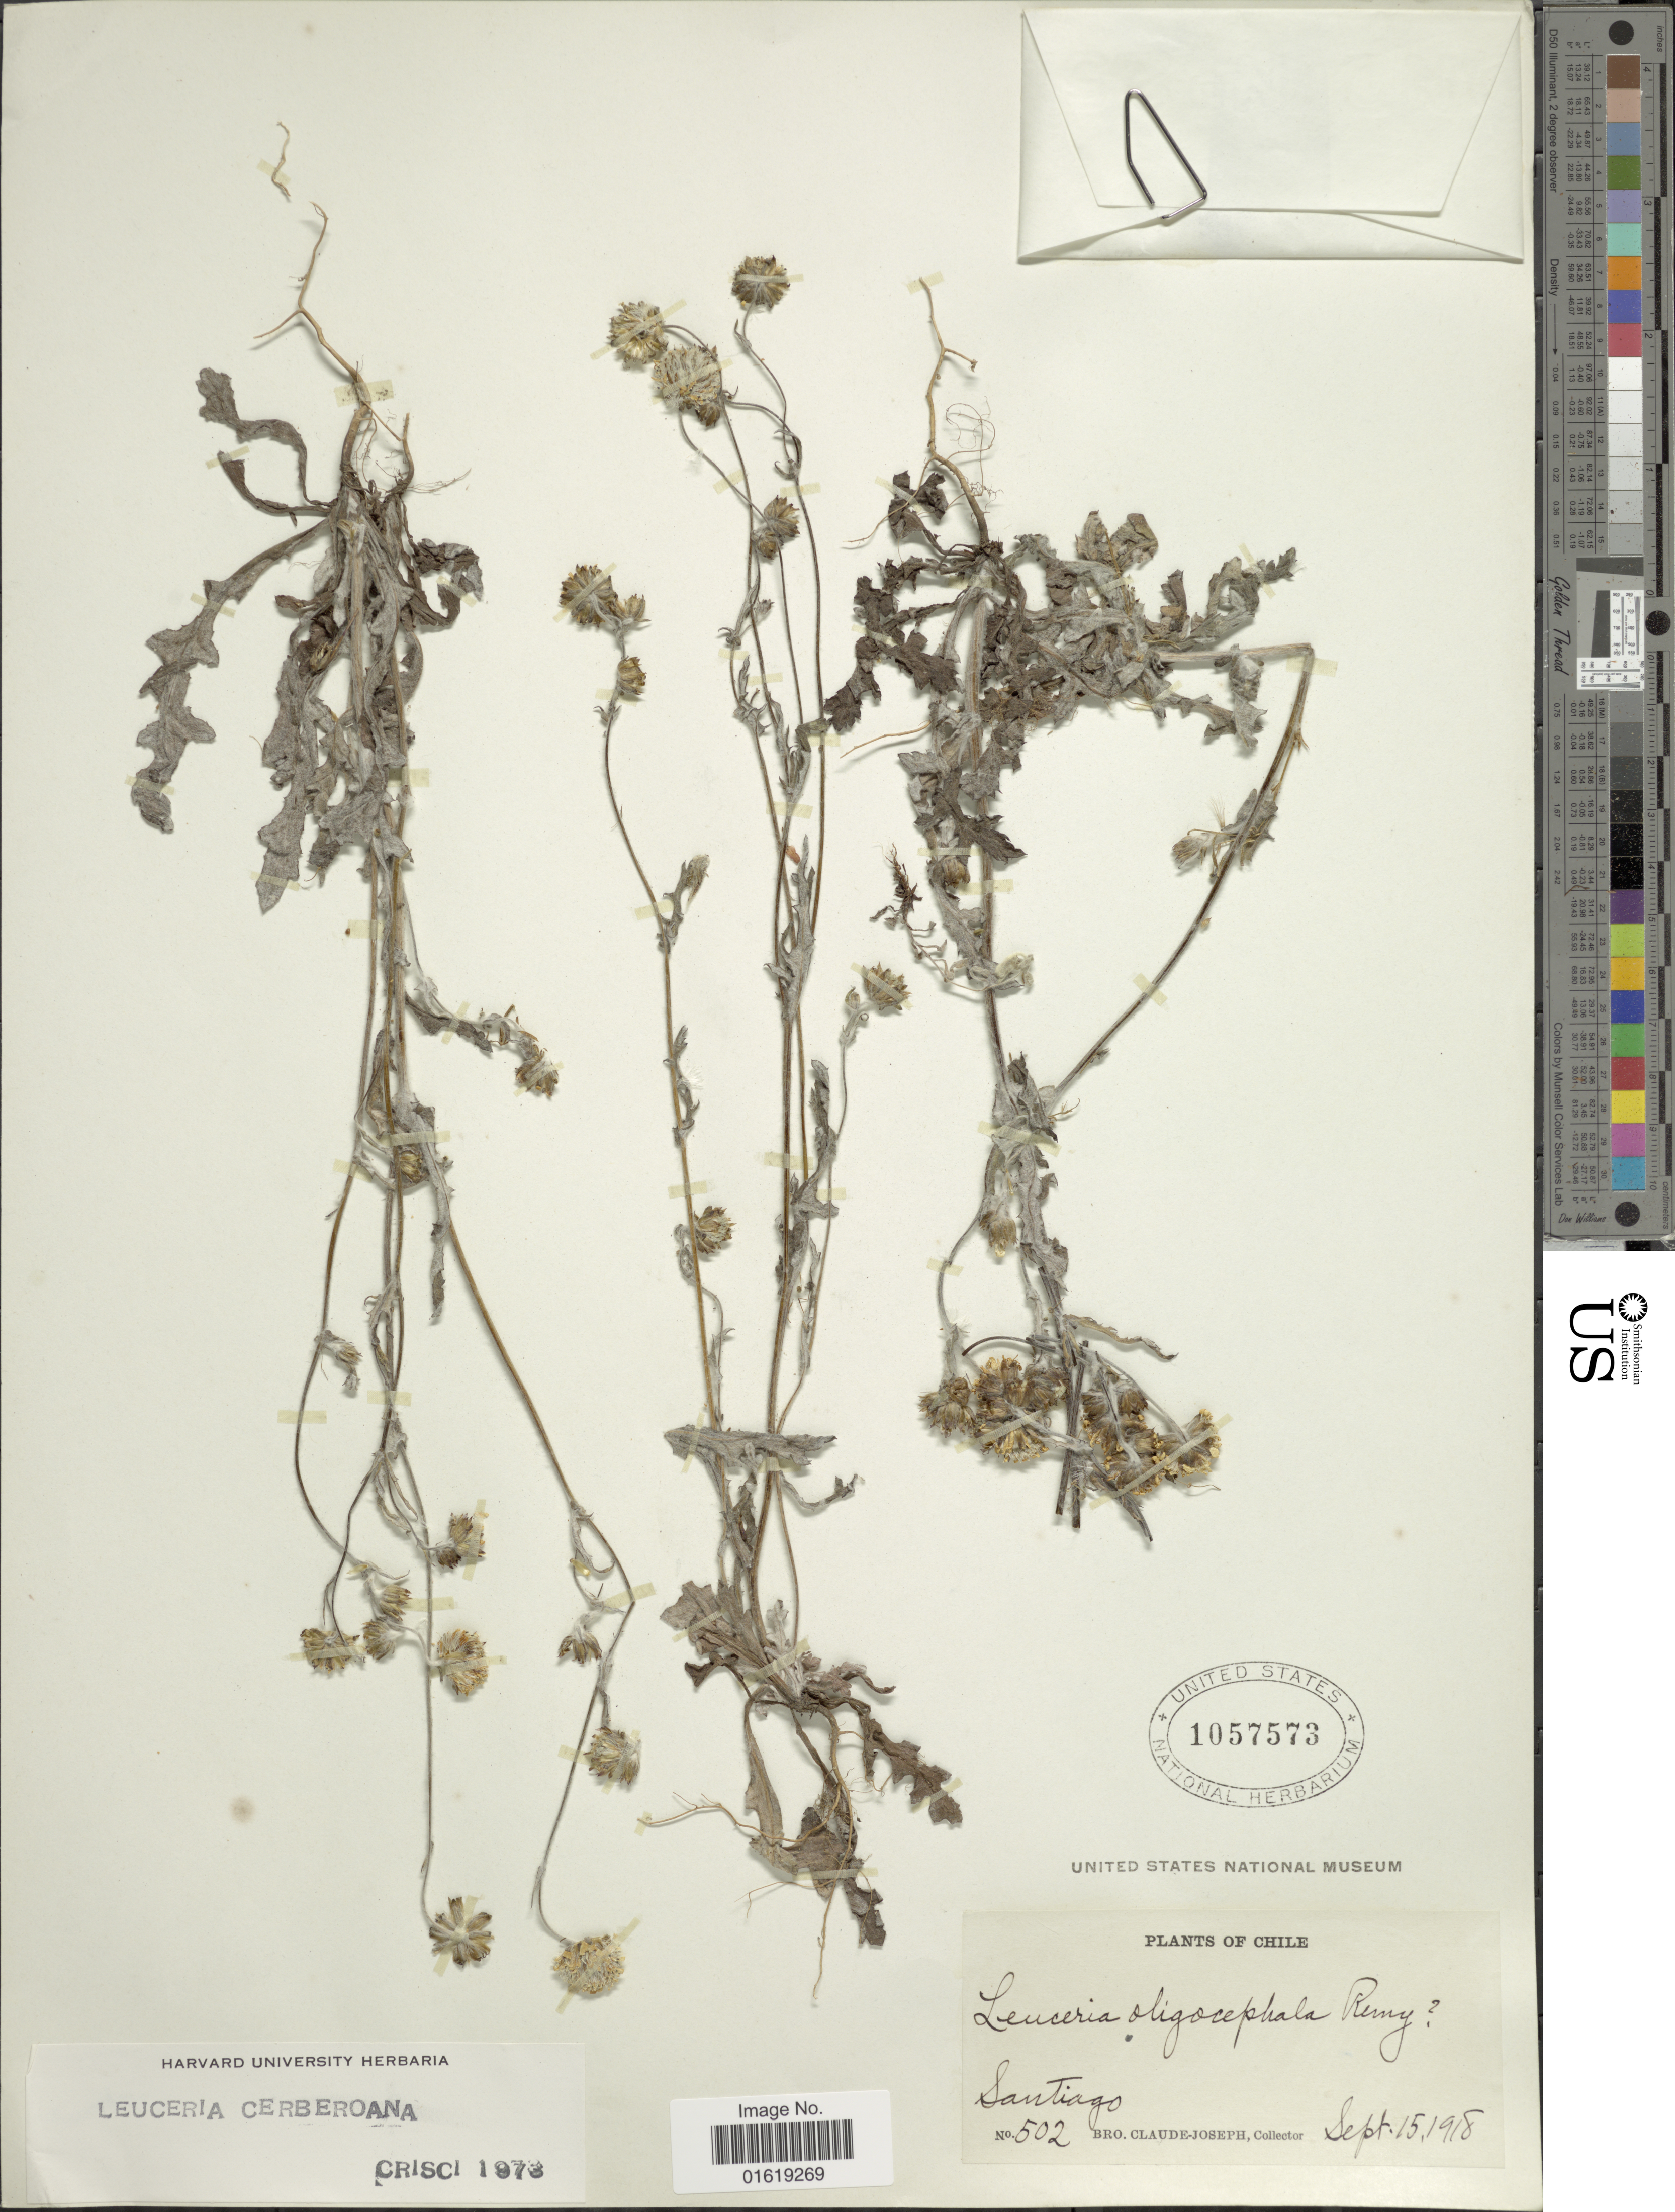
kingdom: Plantae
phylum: Tracheophyta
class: Magnoliopsida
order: Asterales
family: Asteraceae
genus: Leucheria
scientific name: Leucheria cerberoana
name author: J. Rémy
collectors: Bro. Claude-Joseph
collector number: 502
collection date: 1918-09-15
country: Chile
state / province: Región Metropolitana (RM)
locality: Santiago.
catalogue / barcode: US 1057573